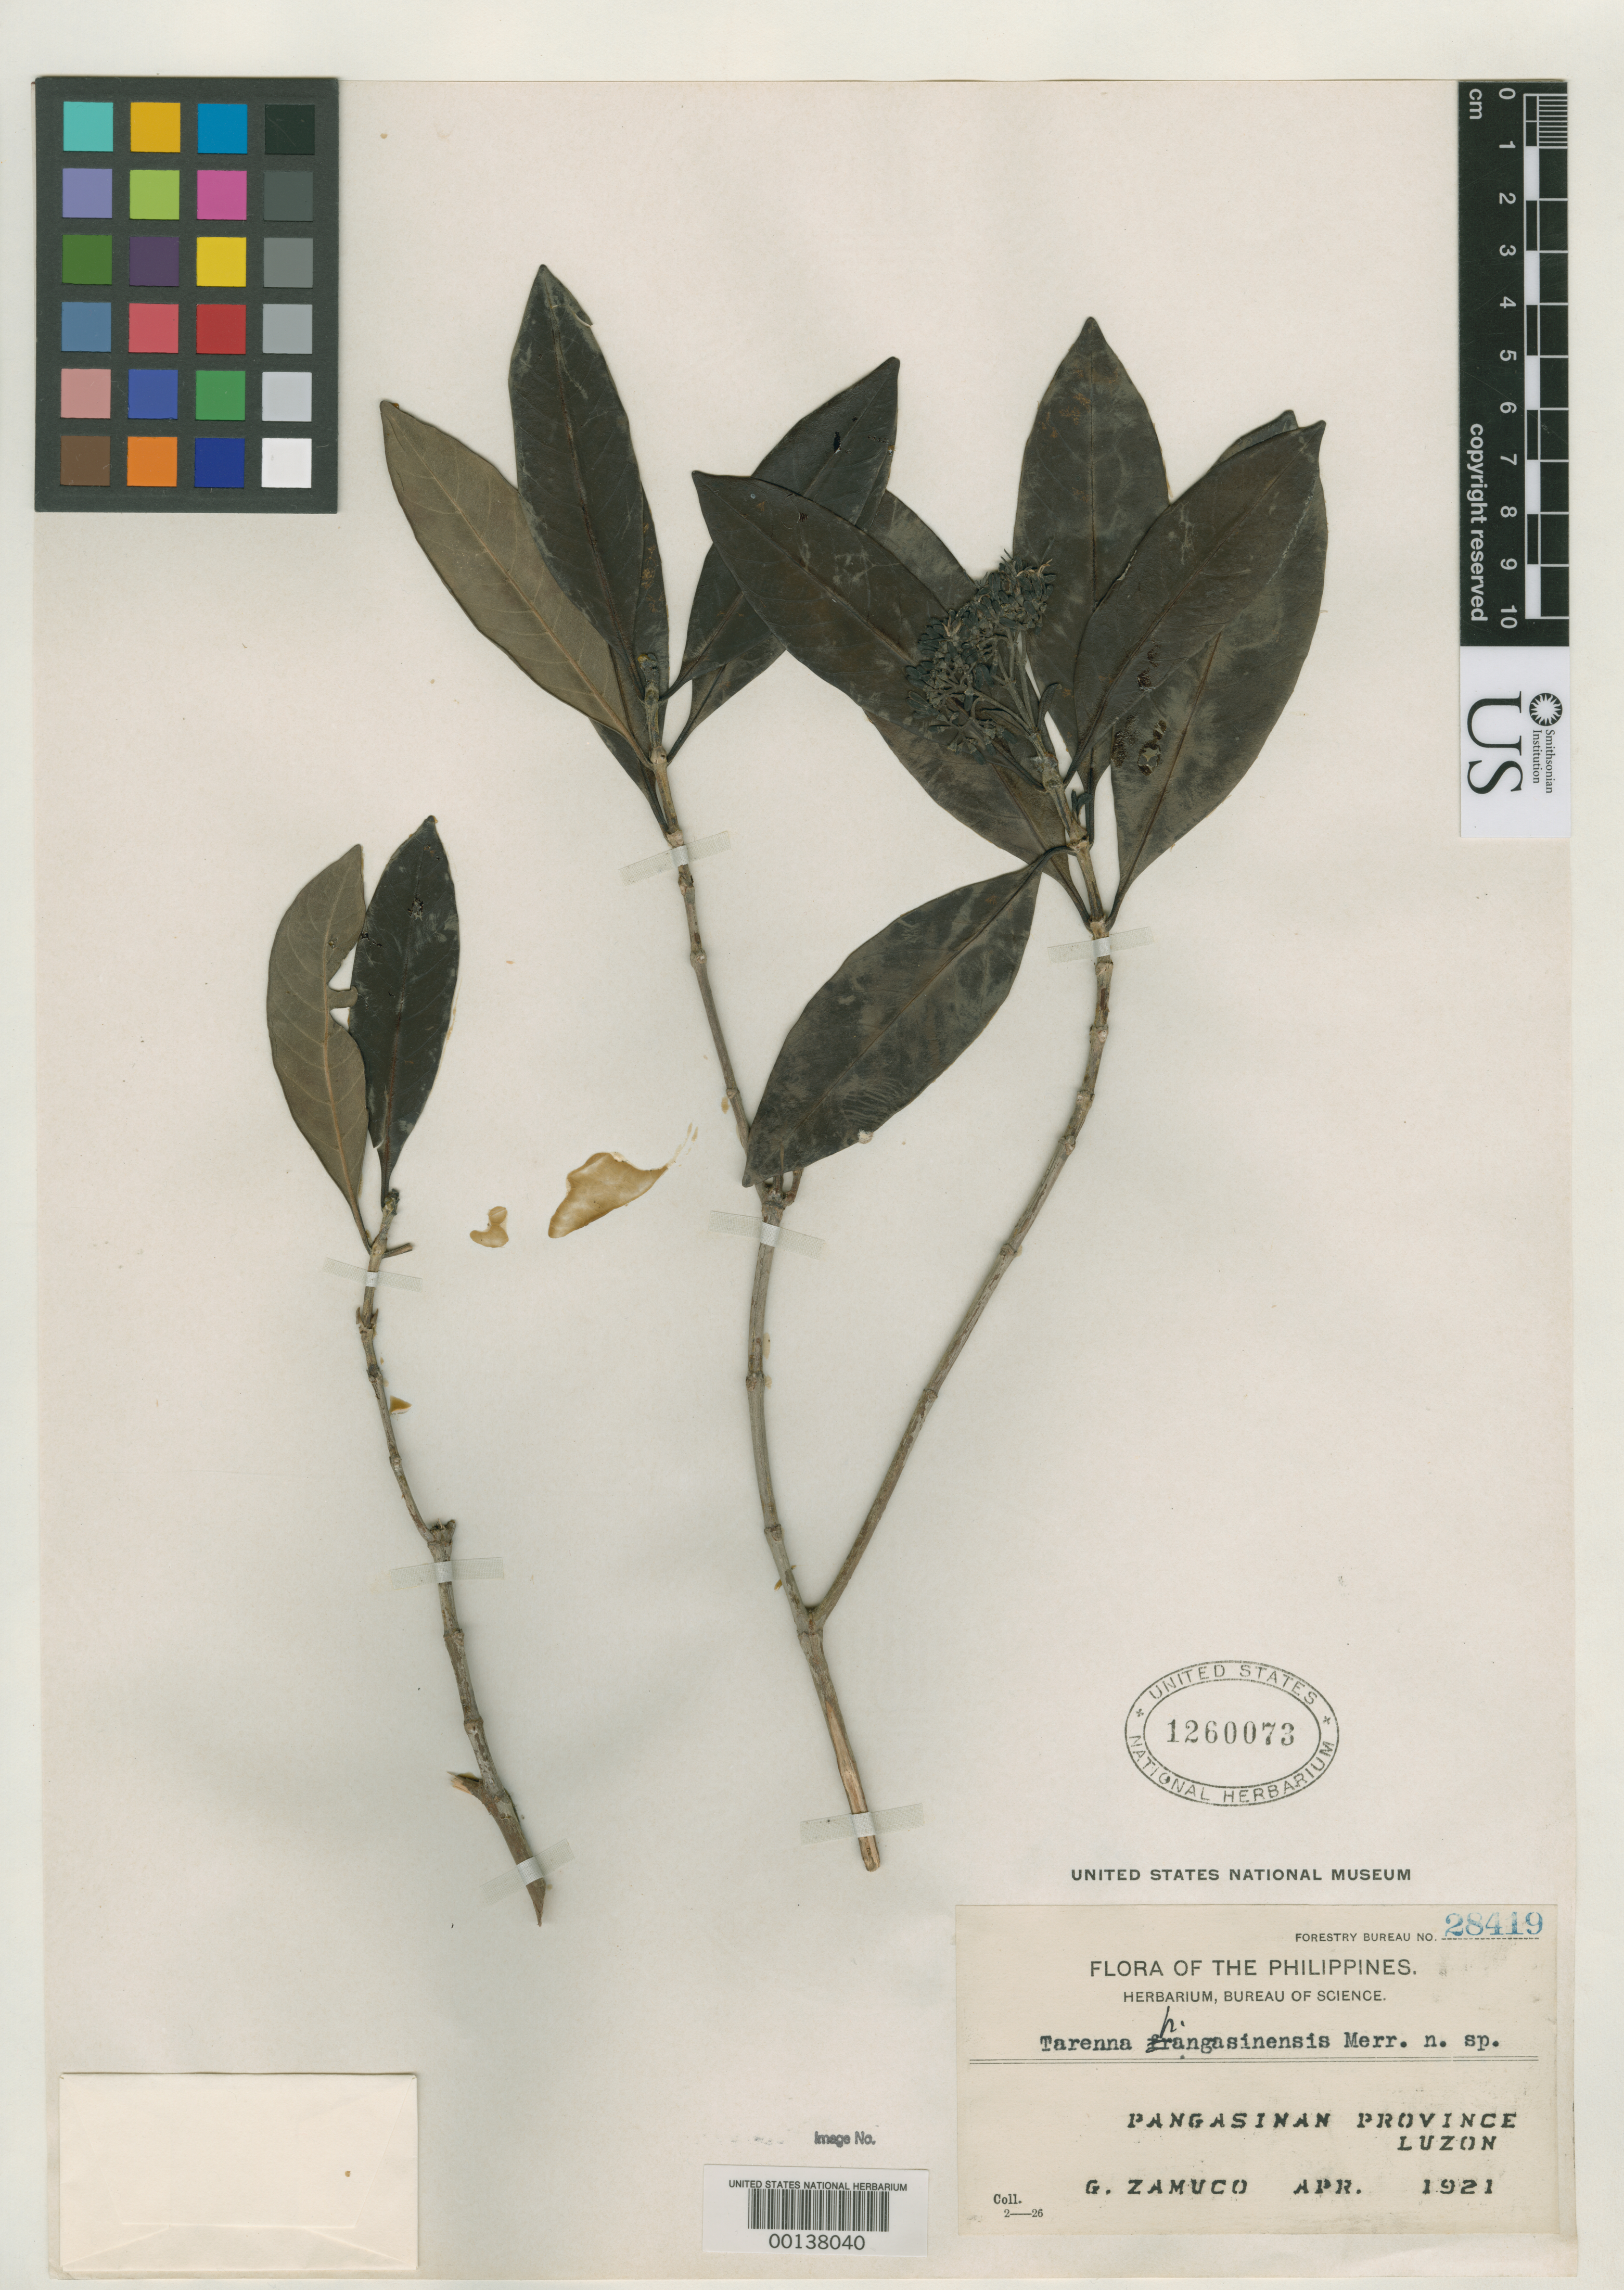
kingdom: Plantae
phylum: Tracheophyta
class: Magnoliopsida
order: Gentianales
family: Rubiaceae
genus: Tarenna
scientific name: Tarenna pangasinensis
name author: Merr.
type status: Isotype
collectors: G. Zamuco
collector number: For. Bur. 28419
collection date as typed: Apr 1921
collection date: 1921-04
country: Philippines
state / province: Ilocos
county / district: Pangasinan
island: Luzon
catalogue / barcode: US 1260073